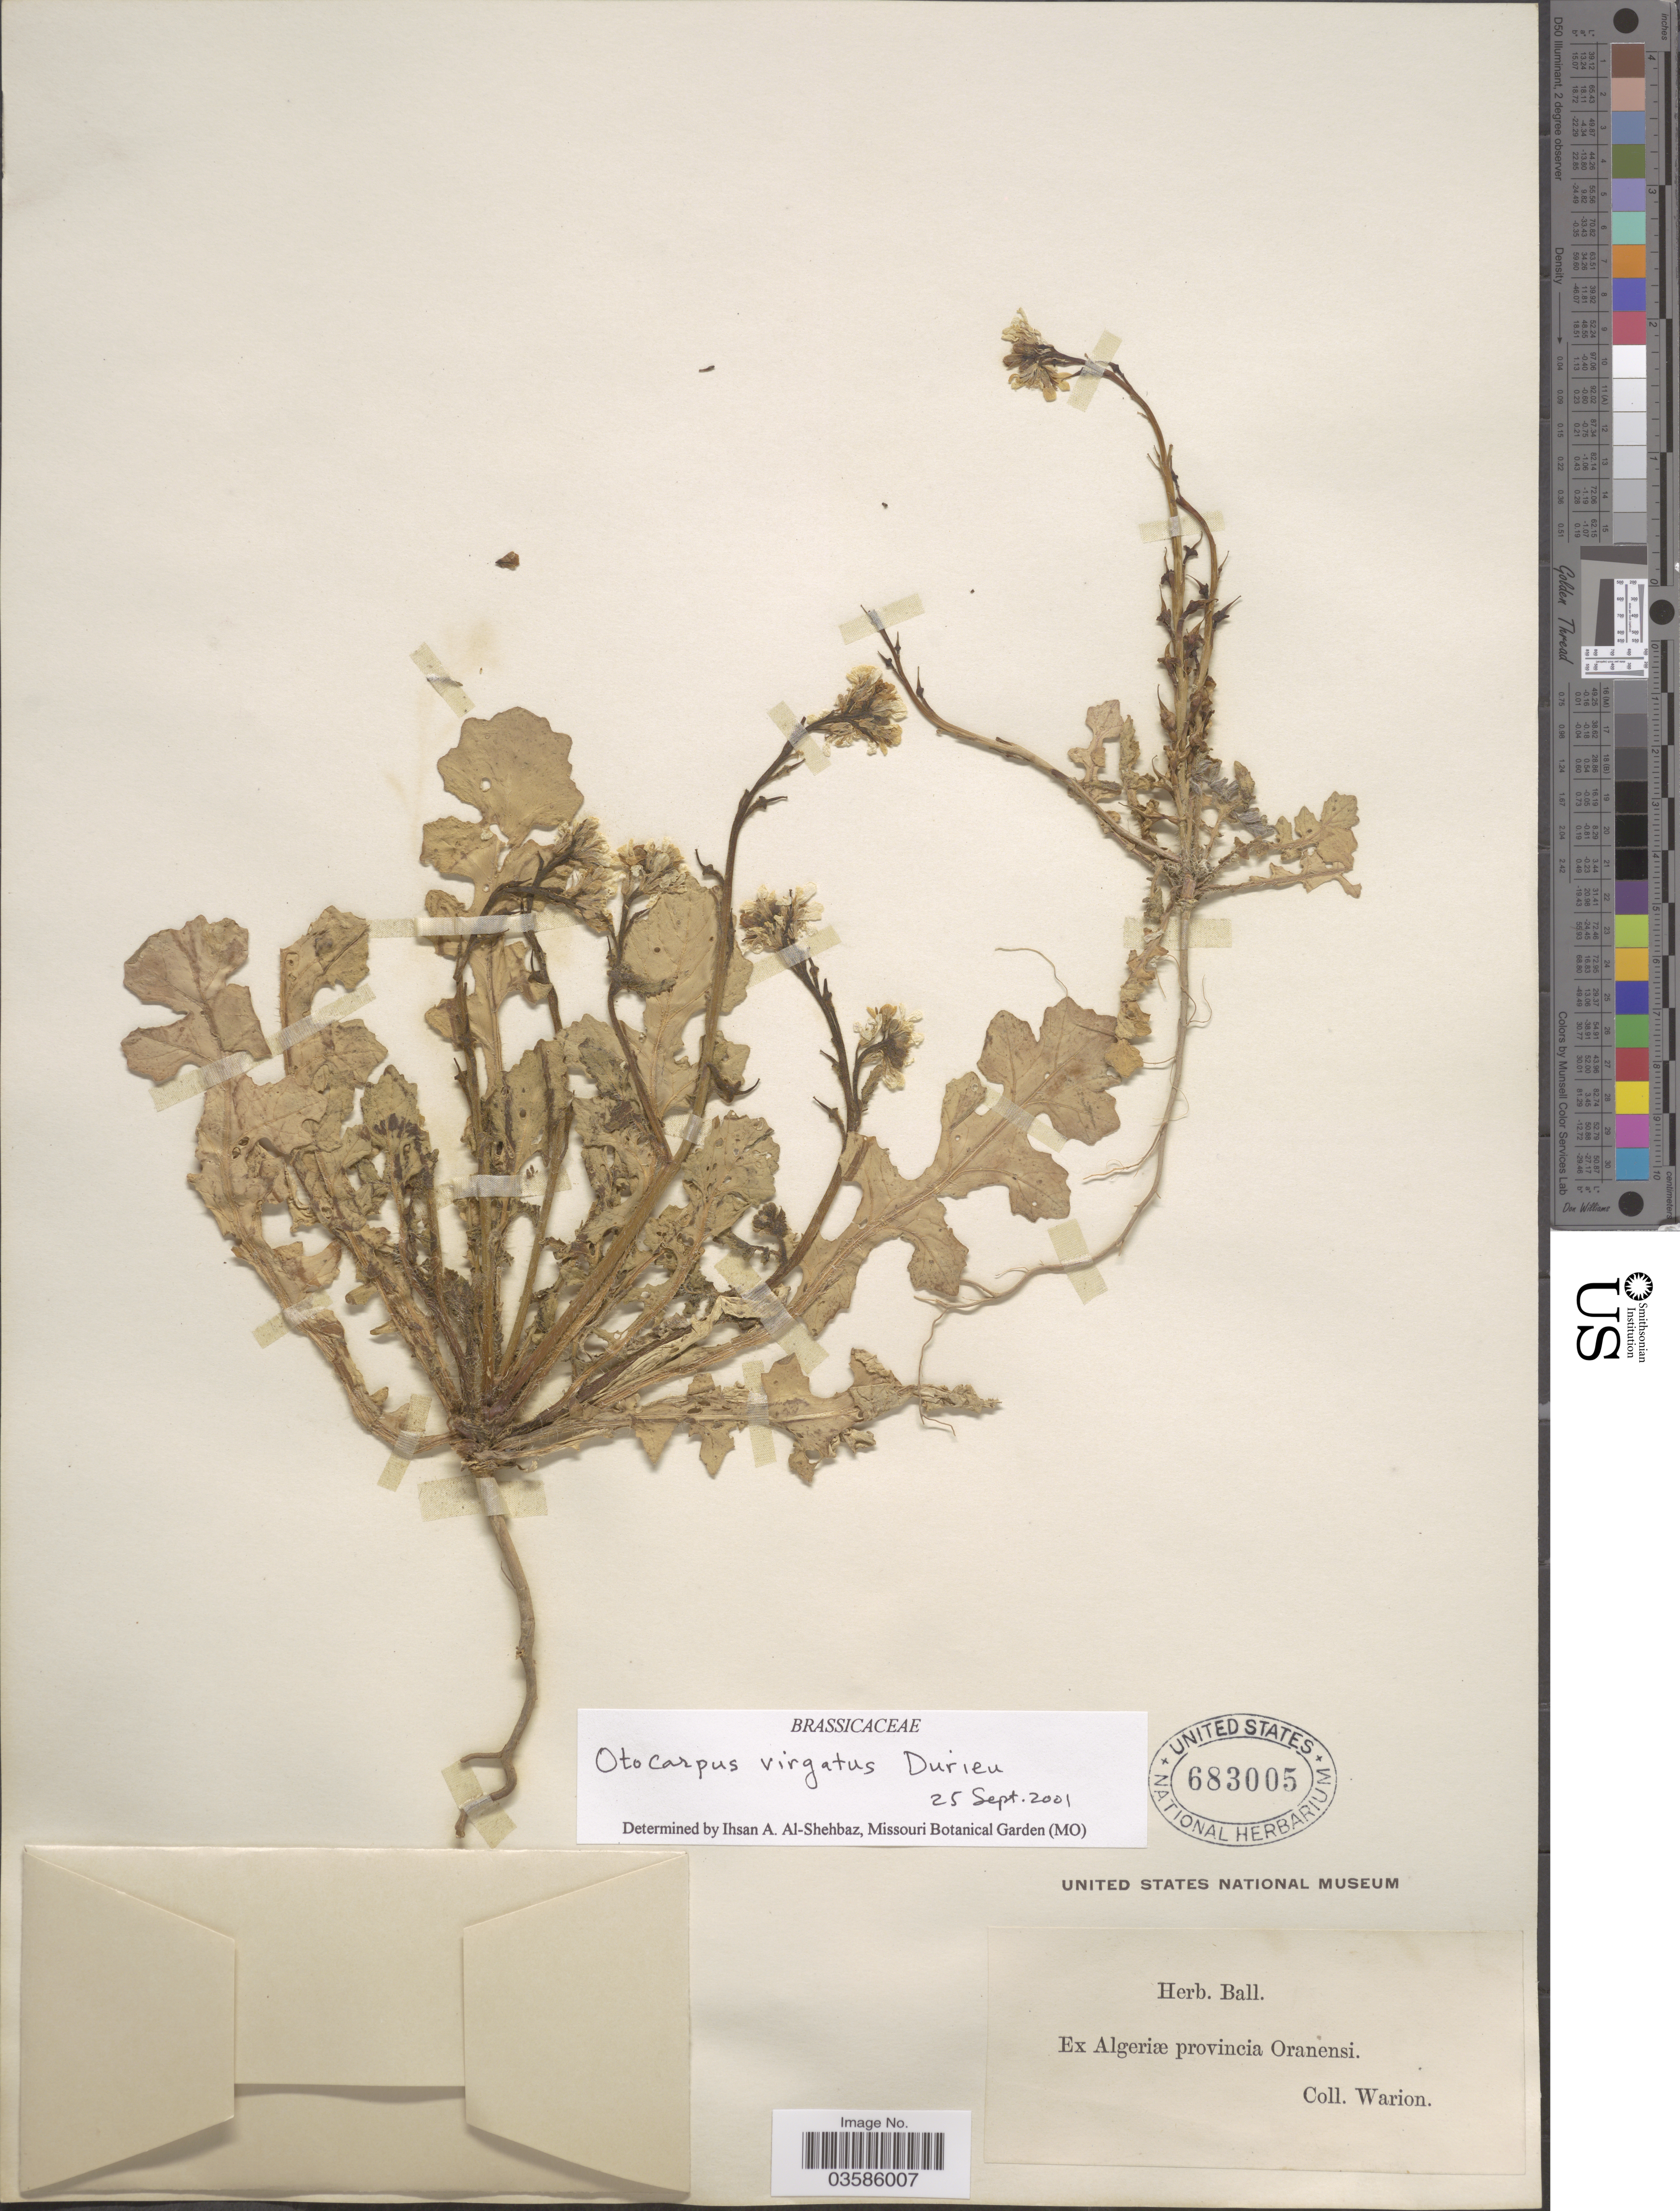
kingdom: Plantae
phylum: Tracheophyta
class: Magnoliopsida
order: Brassicales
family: Brassicaceae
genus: Otocarpus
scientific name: Otocarpus virgatus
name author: Durieu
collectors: Warion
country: Algeria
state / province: Oran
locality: Ex Algeriæ provincia Oranensi.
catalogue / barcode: US 683005